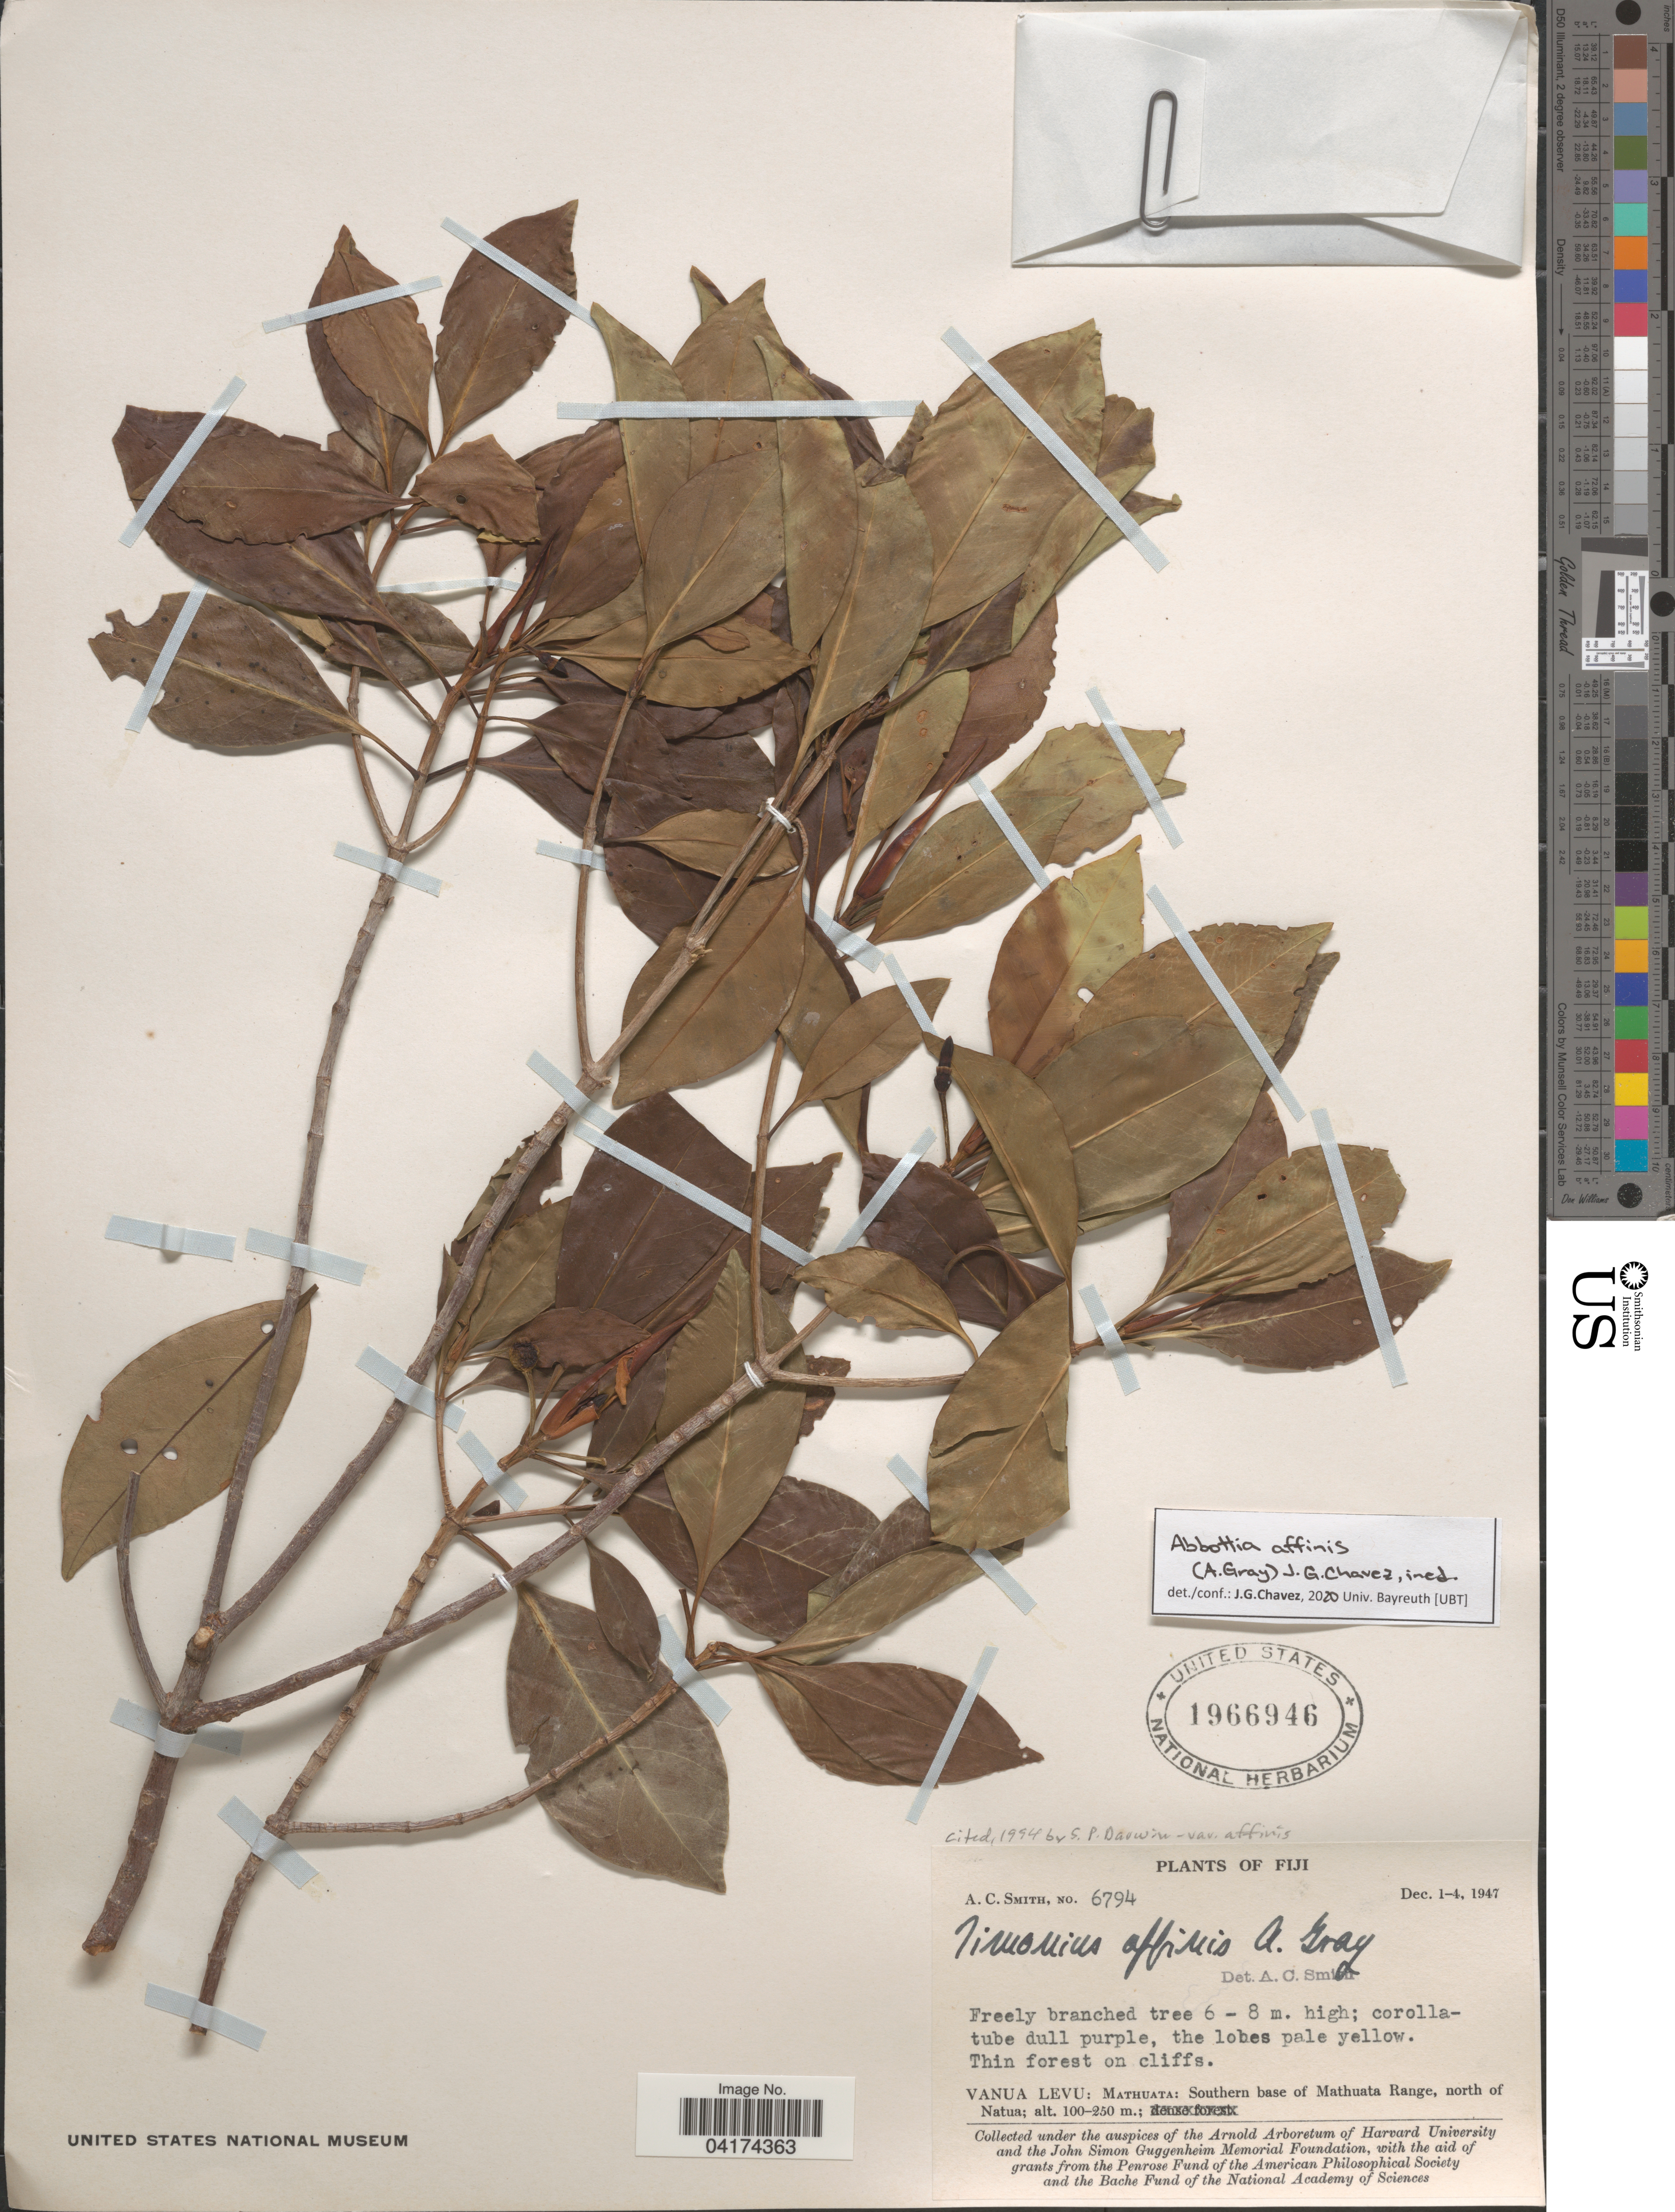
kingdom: Plantae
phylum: Tracheophyta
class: Magnoliopsida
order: Gentianales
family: Rubiaceae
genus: Abbottia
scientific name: Abbottia affinis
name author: (A. Gray) S.P. Darwin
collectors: A. C. Smith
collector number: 6794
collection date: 1947-12-01/1947-12-04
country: Fiji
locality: Vanua Levu: Mathuata: Southern base of Mathuata Range, north of Natua.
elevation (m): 100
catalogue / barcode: US 1966946